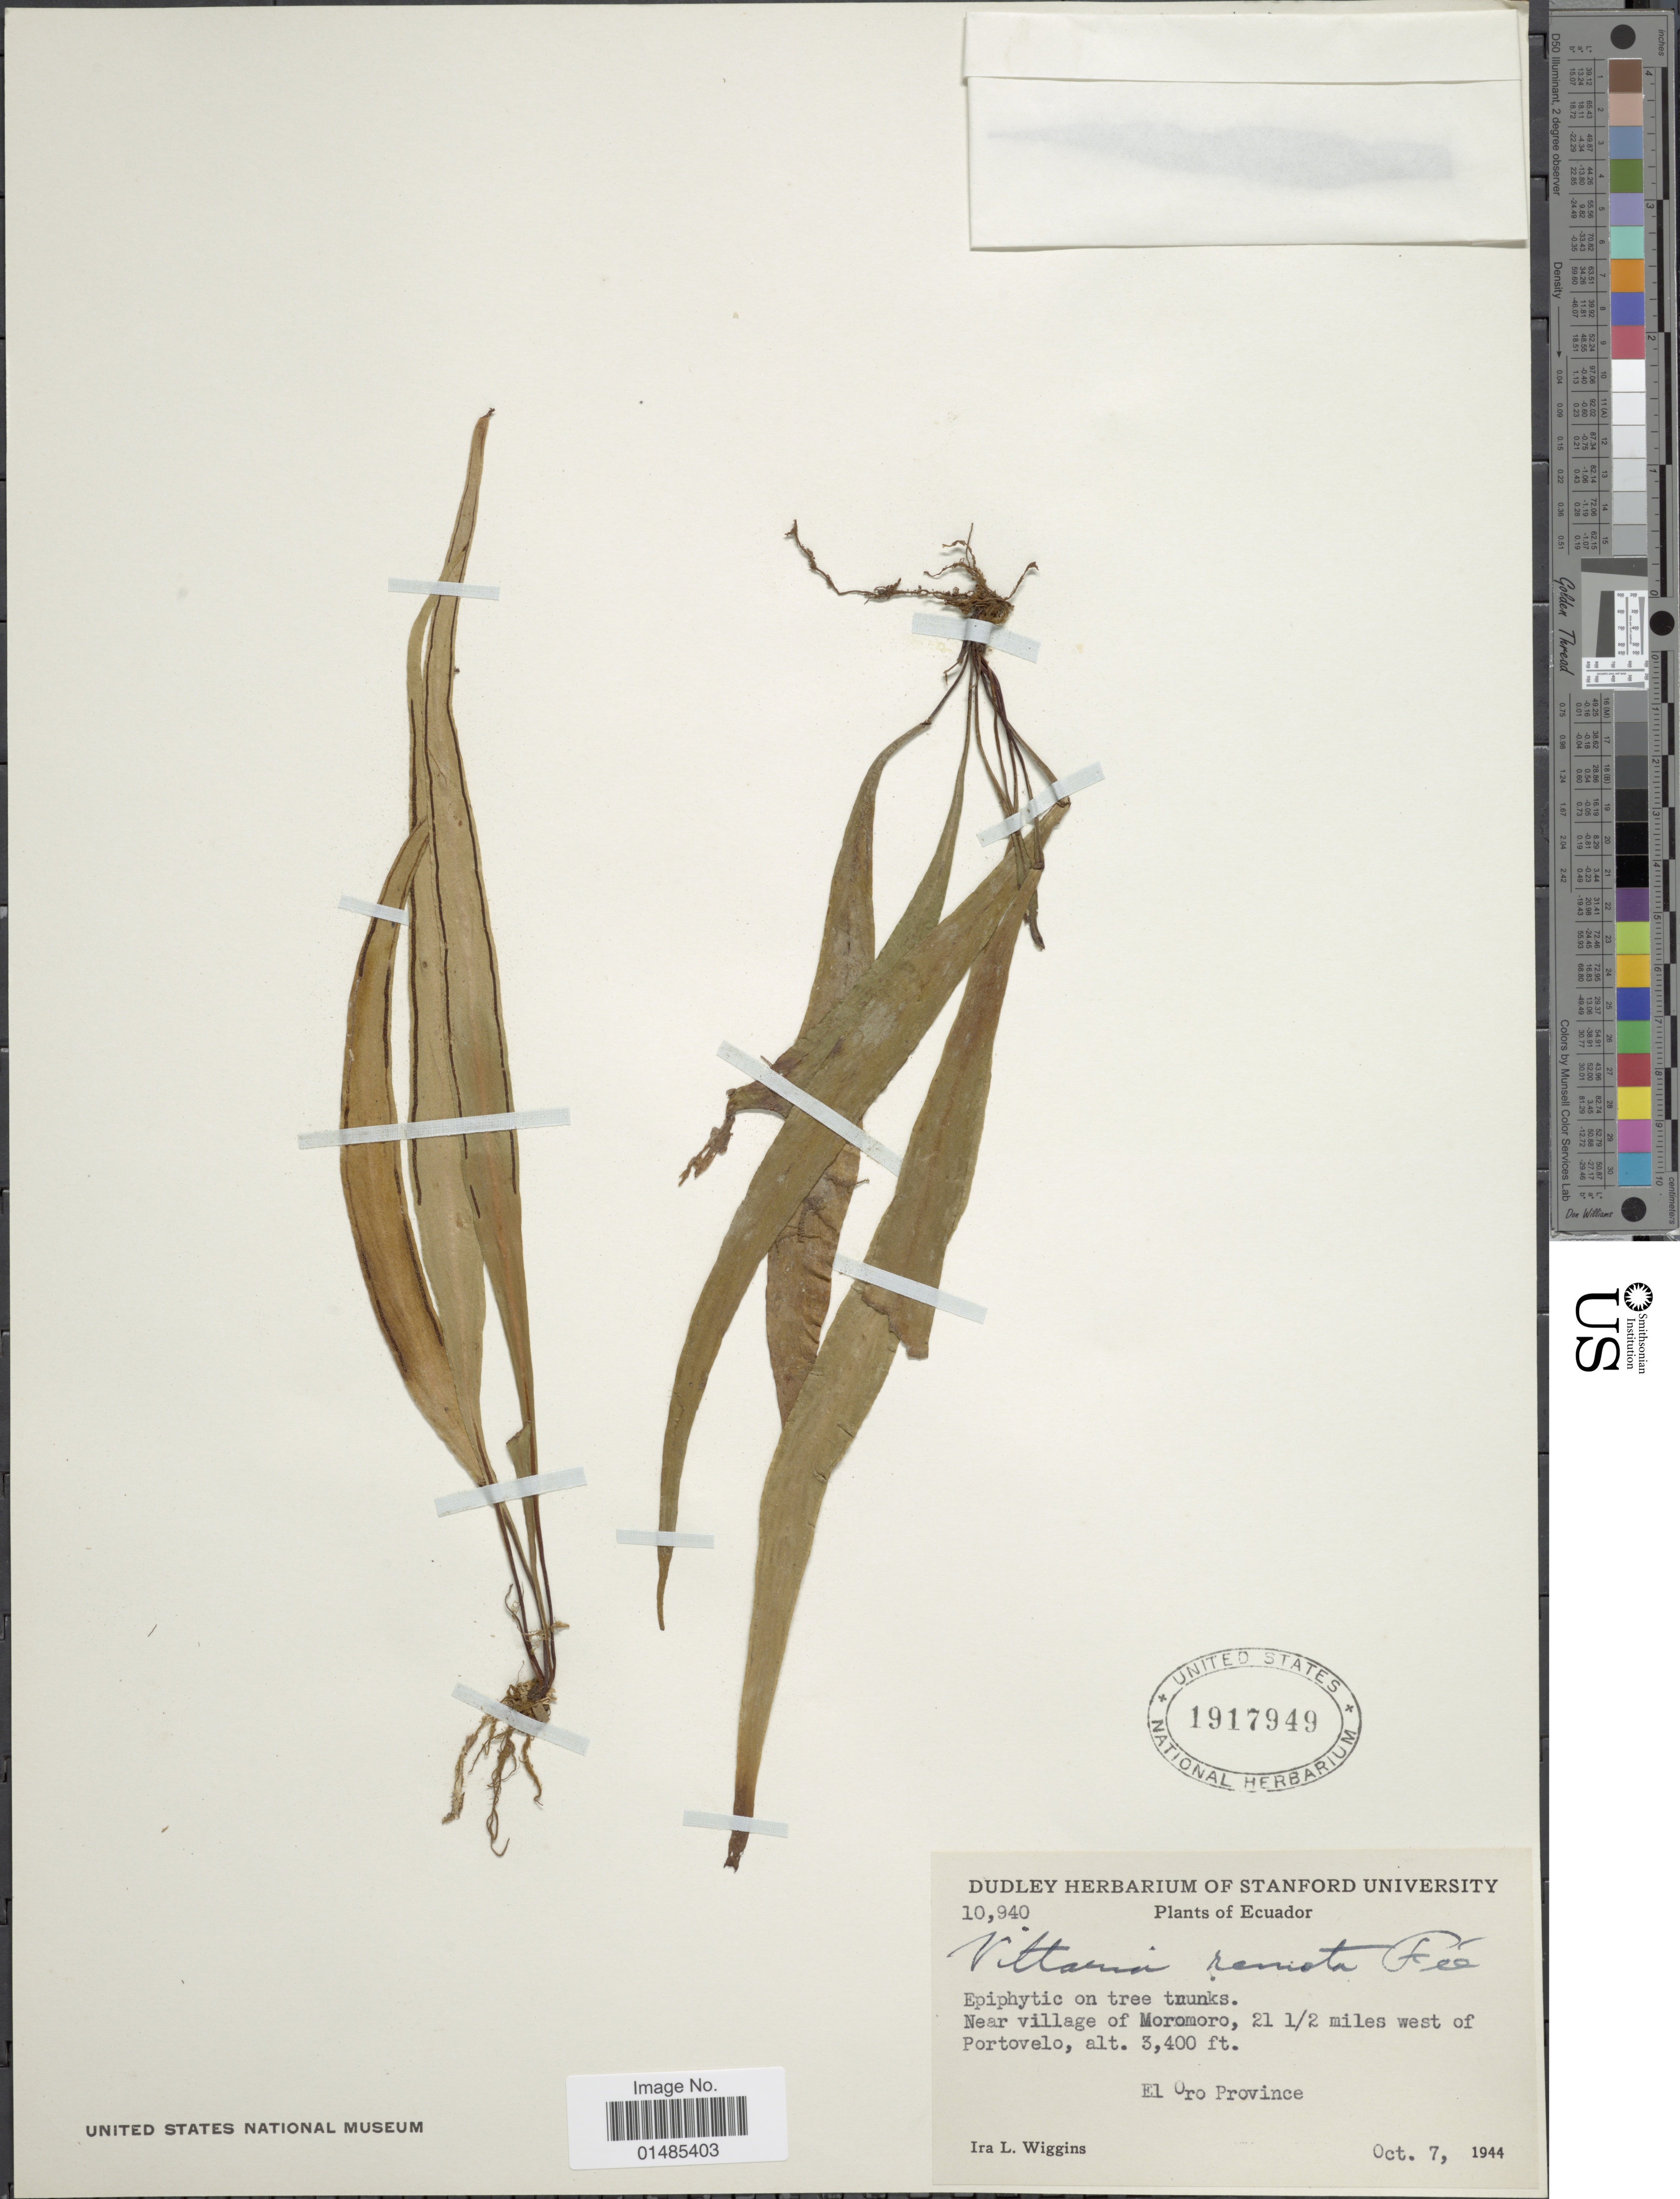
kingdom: Plantae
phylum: Tracheophyta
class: Polypodiopsida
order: Polypodiales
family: Pteridaceae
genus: Radiovittaria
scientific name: Radiovittaria remota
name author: (Fée) E.H. Crane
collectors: I. L. Wiggins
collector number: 10940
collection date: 1944-10-07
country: Ecuador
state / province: El Oro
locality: Near village of Moromoro, 21 1/2 miles west of Portovelo.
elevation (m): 1036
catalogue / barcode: US 1917949